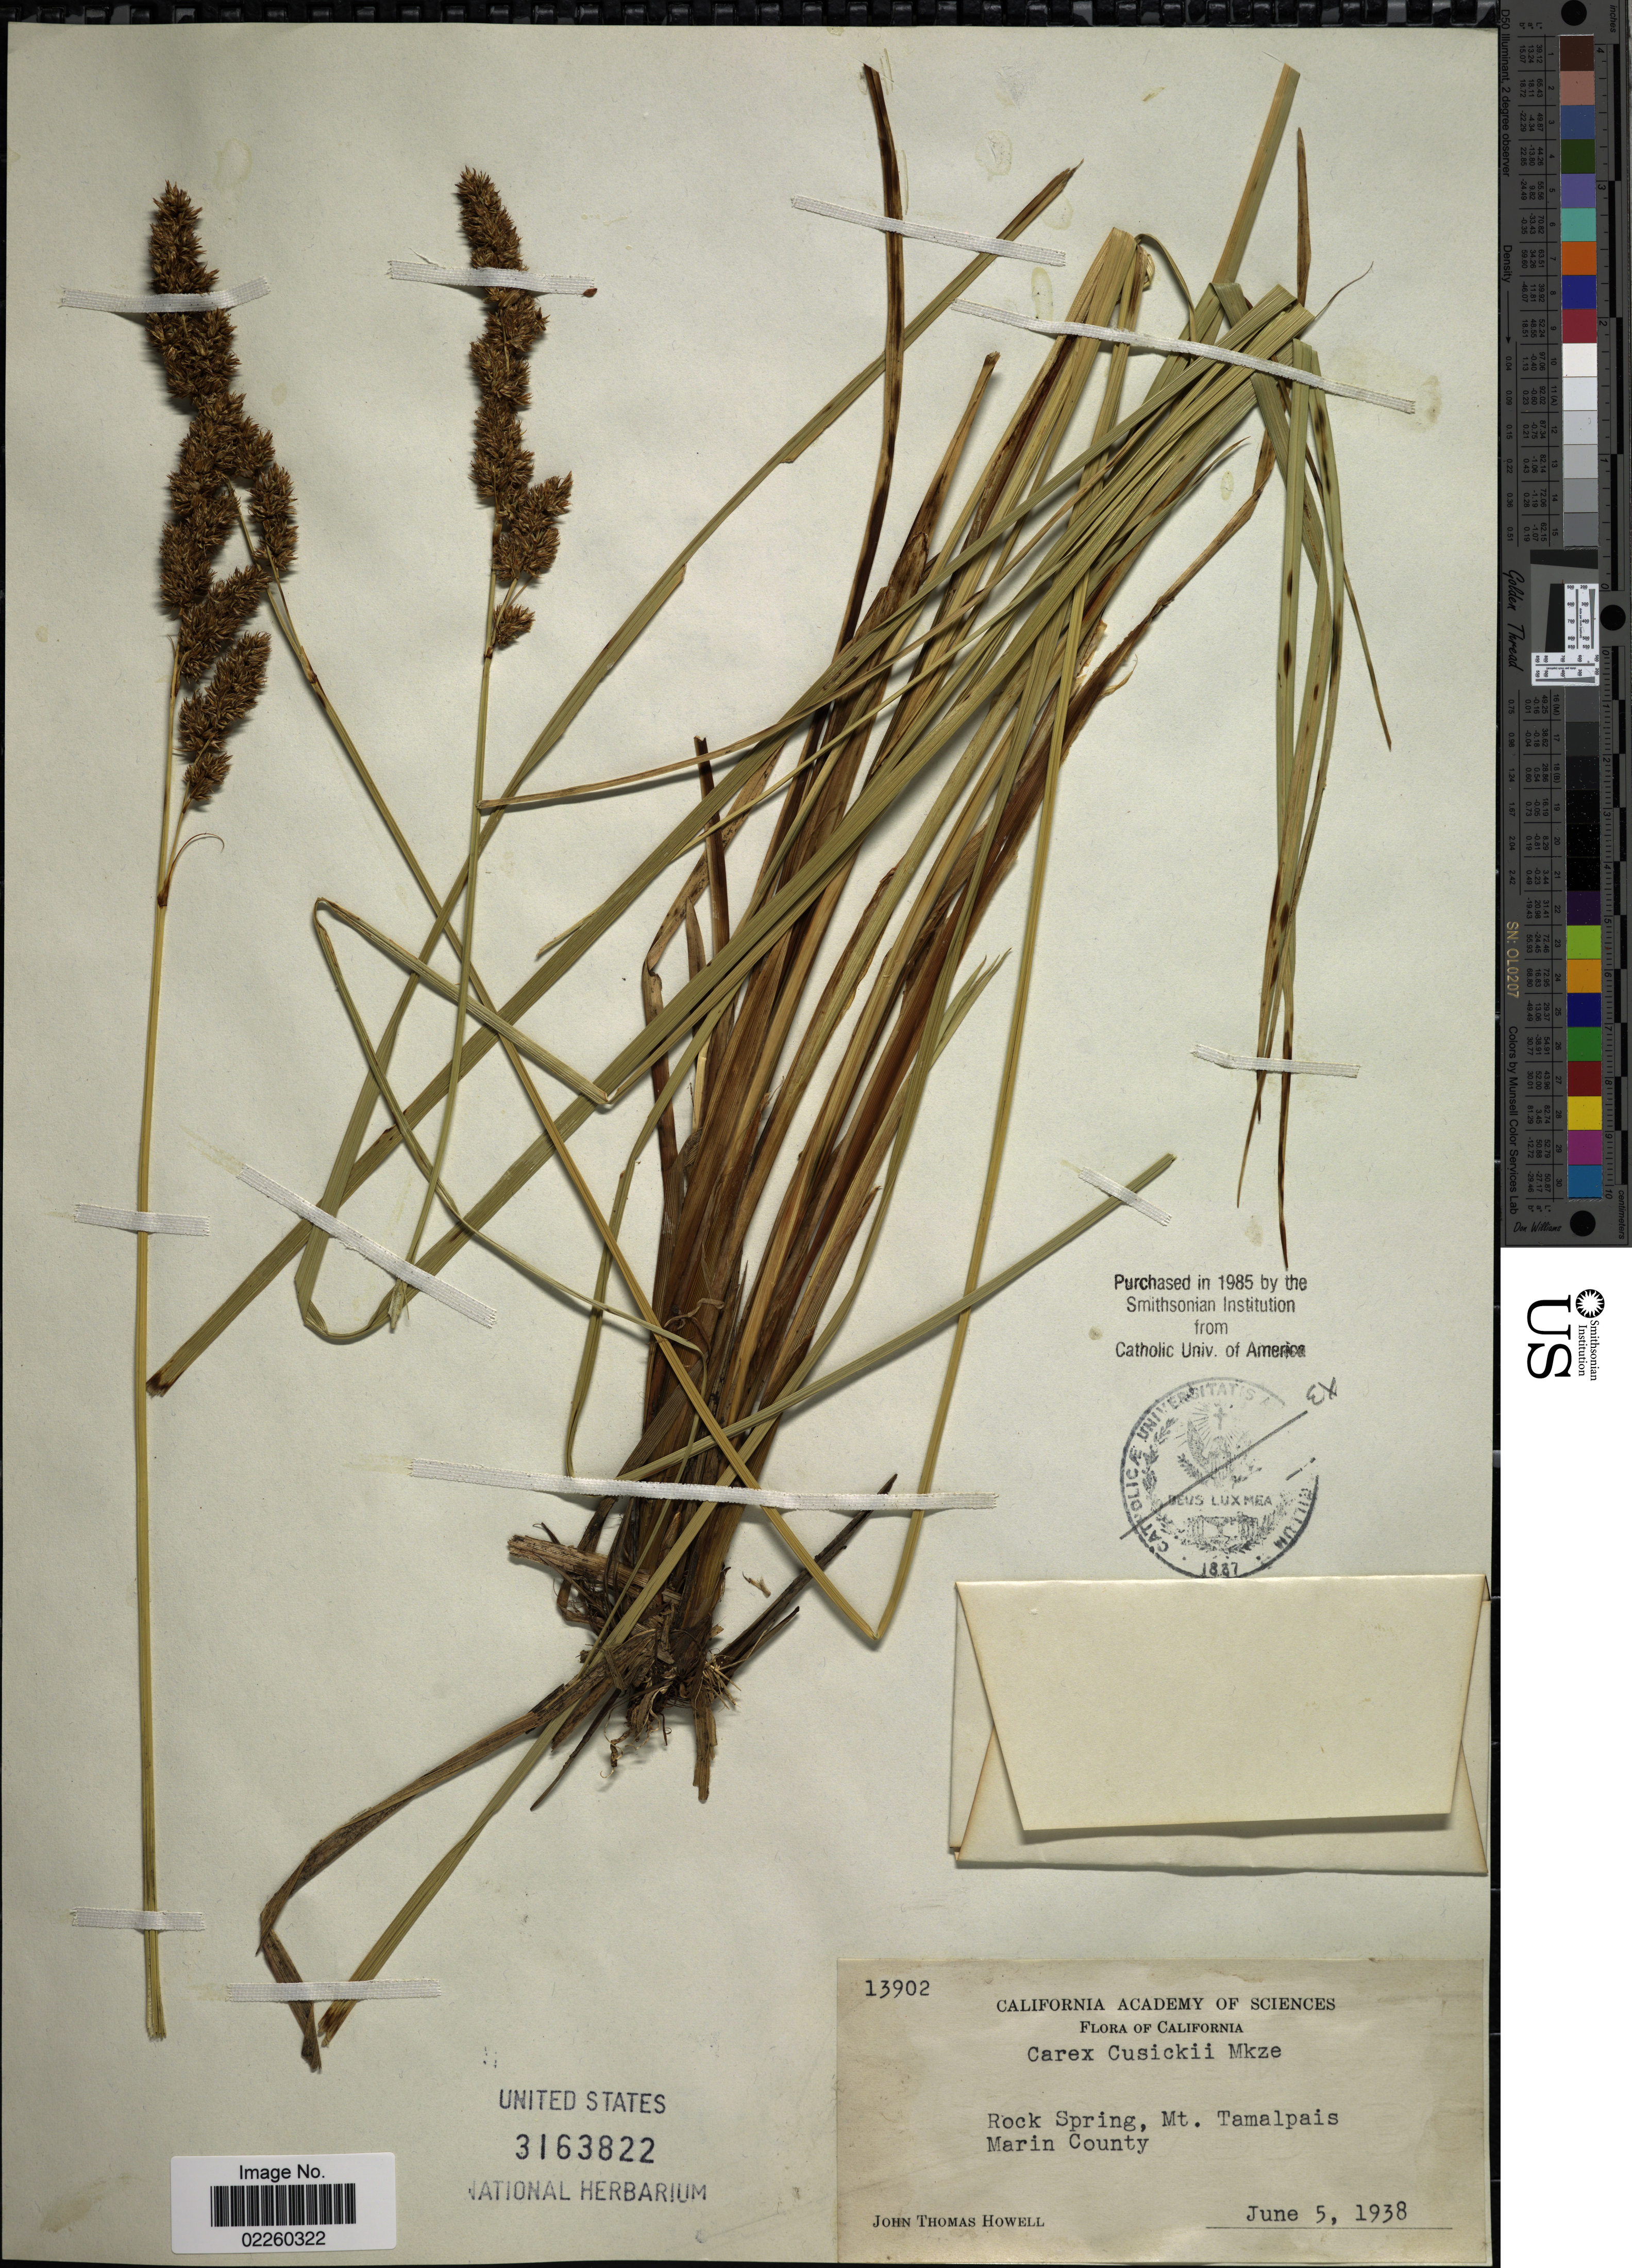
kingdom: Plantae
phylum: Tracheophyta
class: Liliopsida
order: Poales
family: Cyperaceae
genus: Carex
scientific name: Carex cusickii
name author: Mack.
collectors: J. T. Howell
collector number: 13902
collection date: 1938-06-05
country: United States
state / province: California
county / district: Marin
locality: Rock Spring, Mt. Tamalpais, Marin County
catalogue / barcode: US 3163822